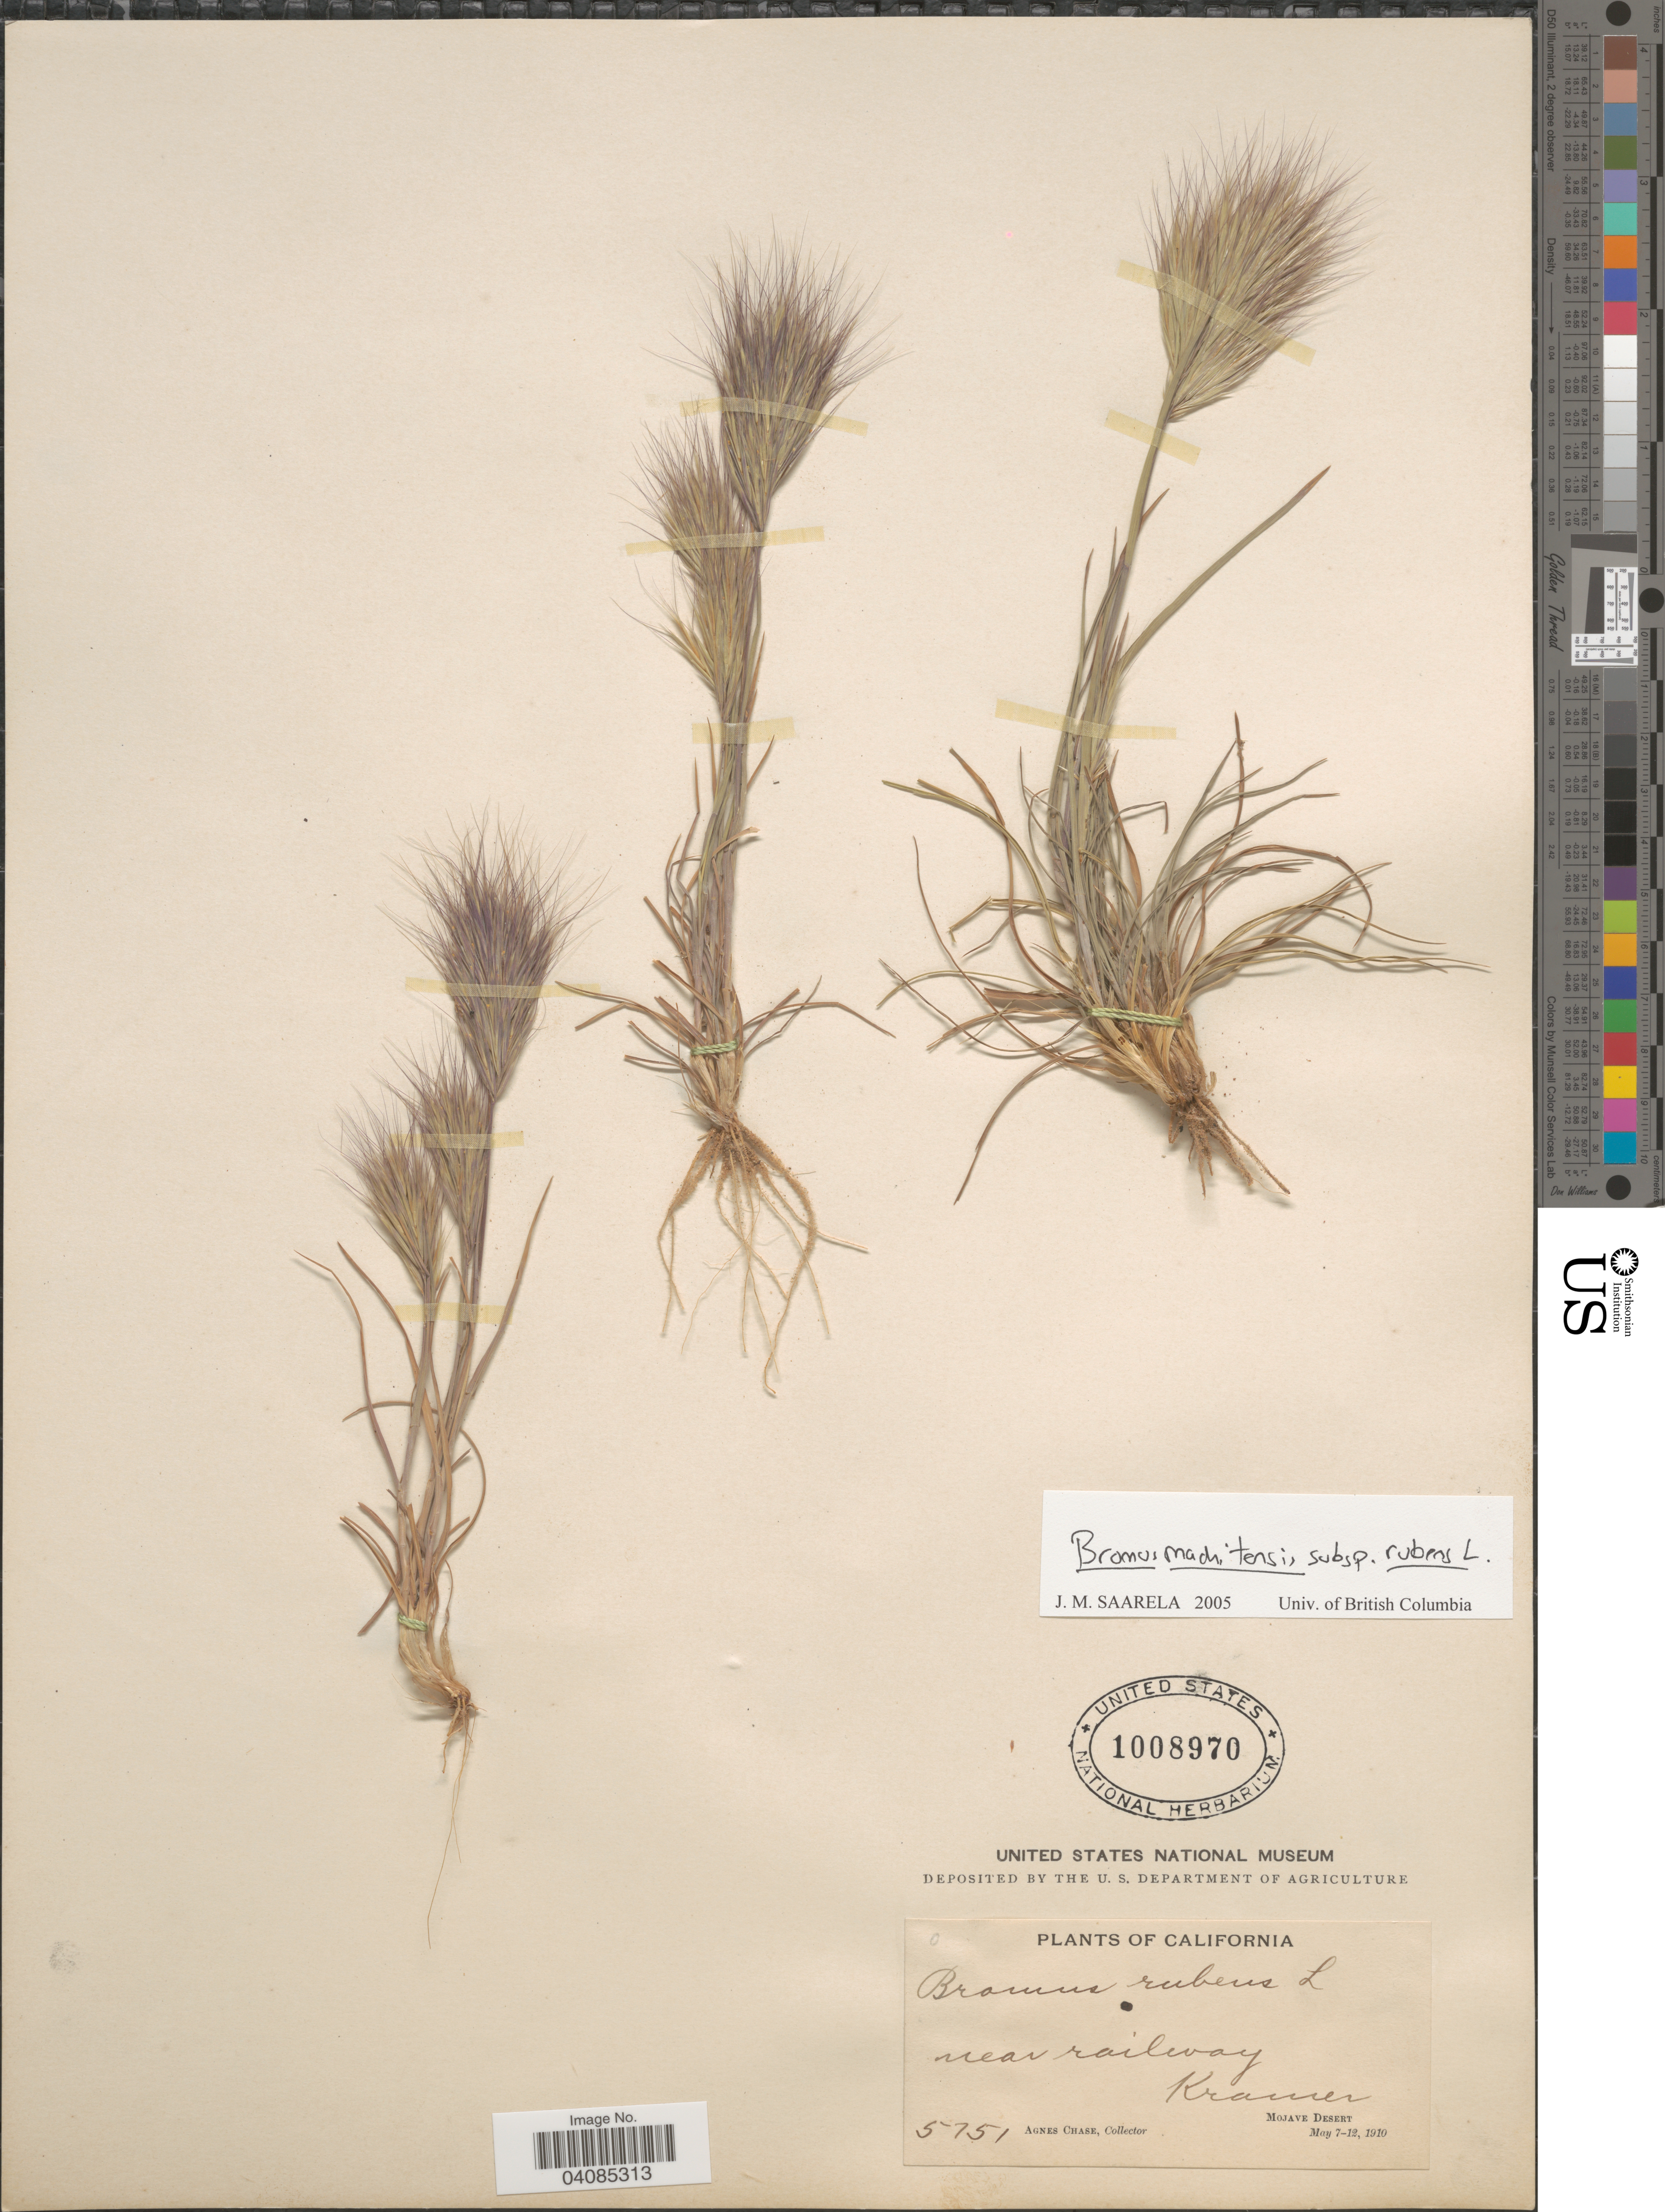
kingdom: Plantae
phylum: Tracheophyta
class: Liliopsida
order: Poales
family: Poaceae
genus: Bromus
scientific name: Bromus rubens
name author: L.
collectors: A. Chase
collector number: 5751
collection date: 1910-05-07/1910-05-12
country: United States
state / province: California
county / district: San Bernardino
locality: Near railway Kramer. Mojave Desert.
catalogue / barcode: US 1008970